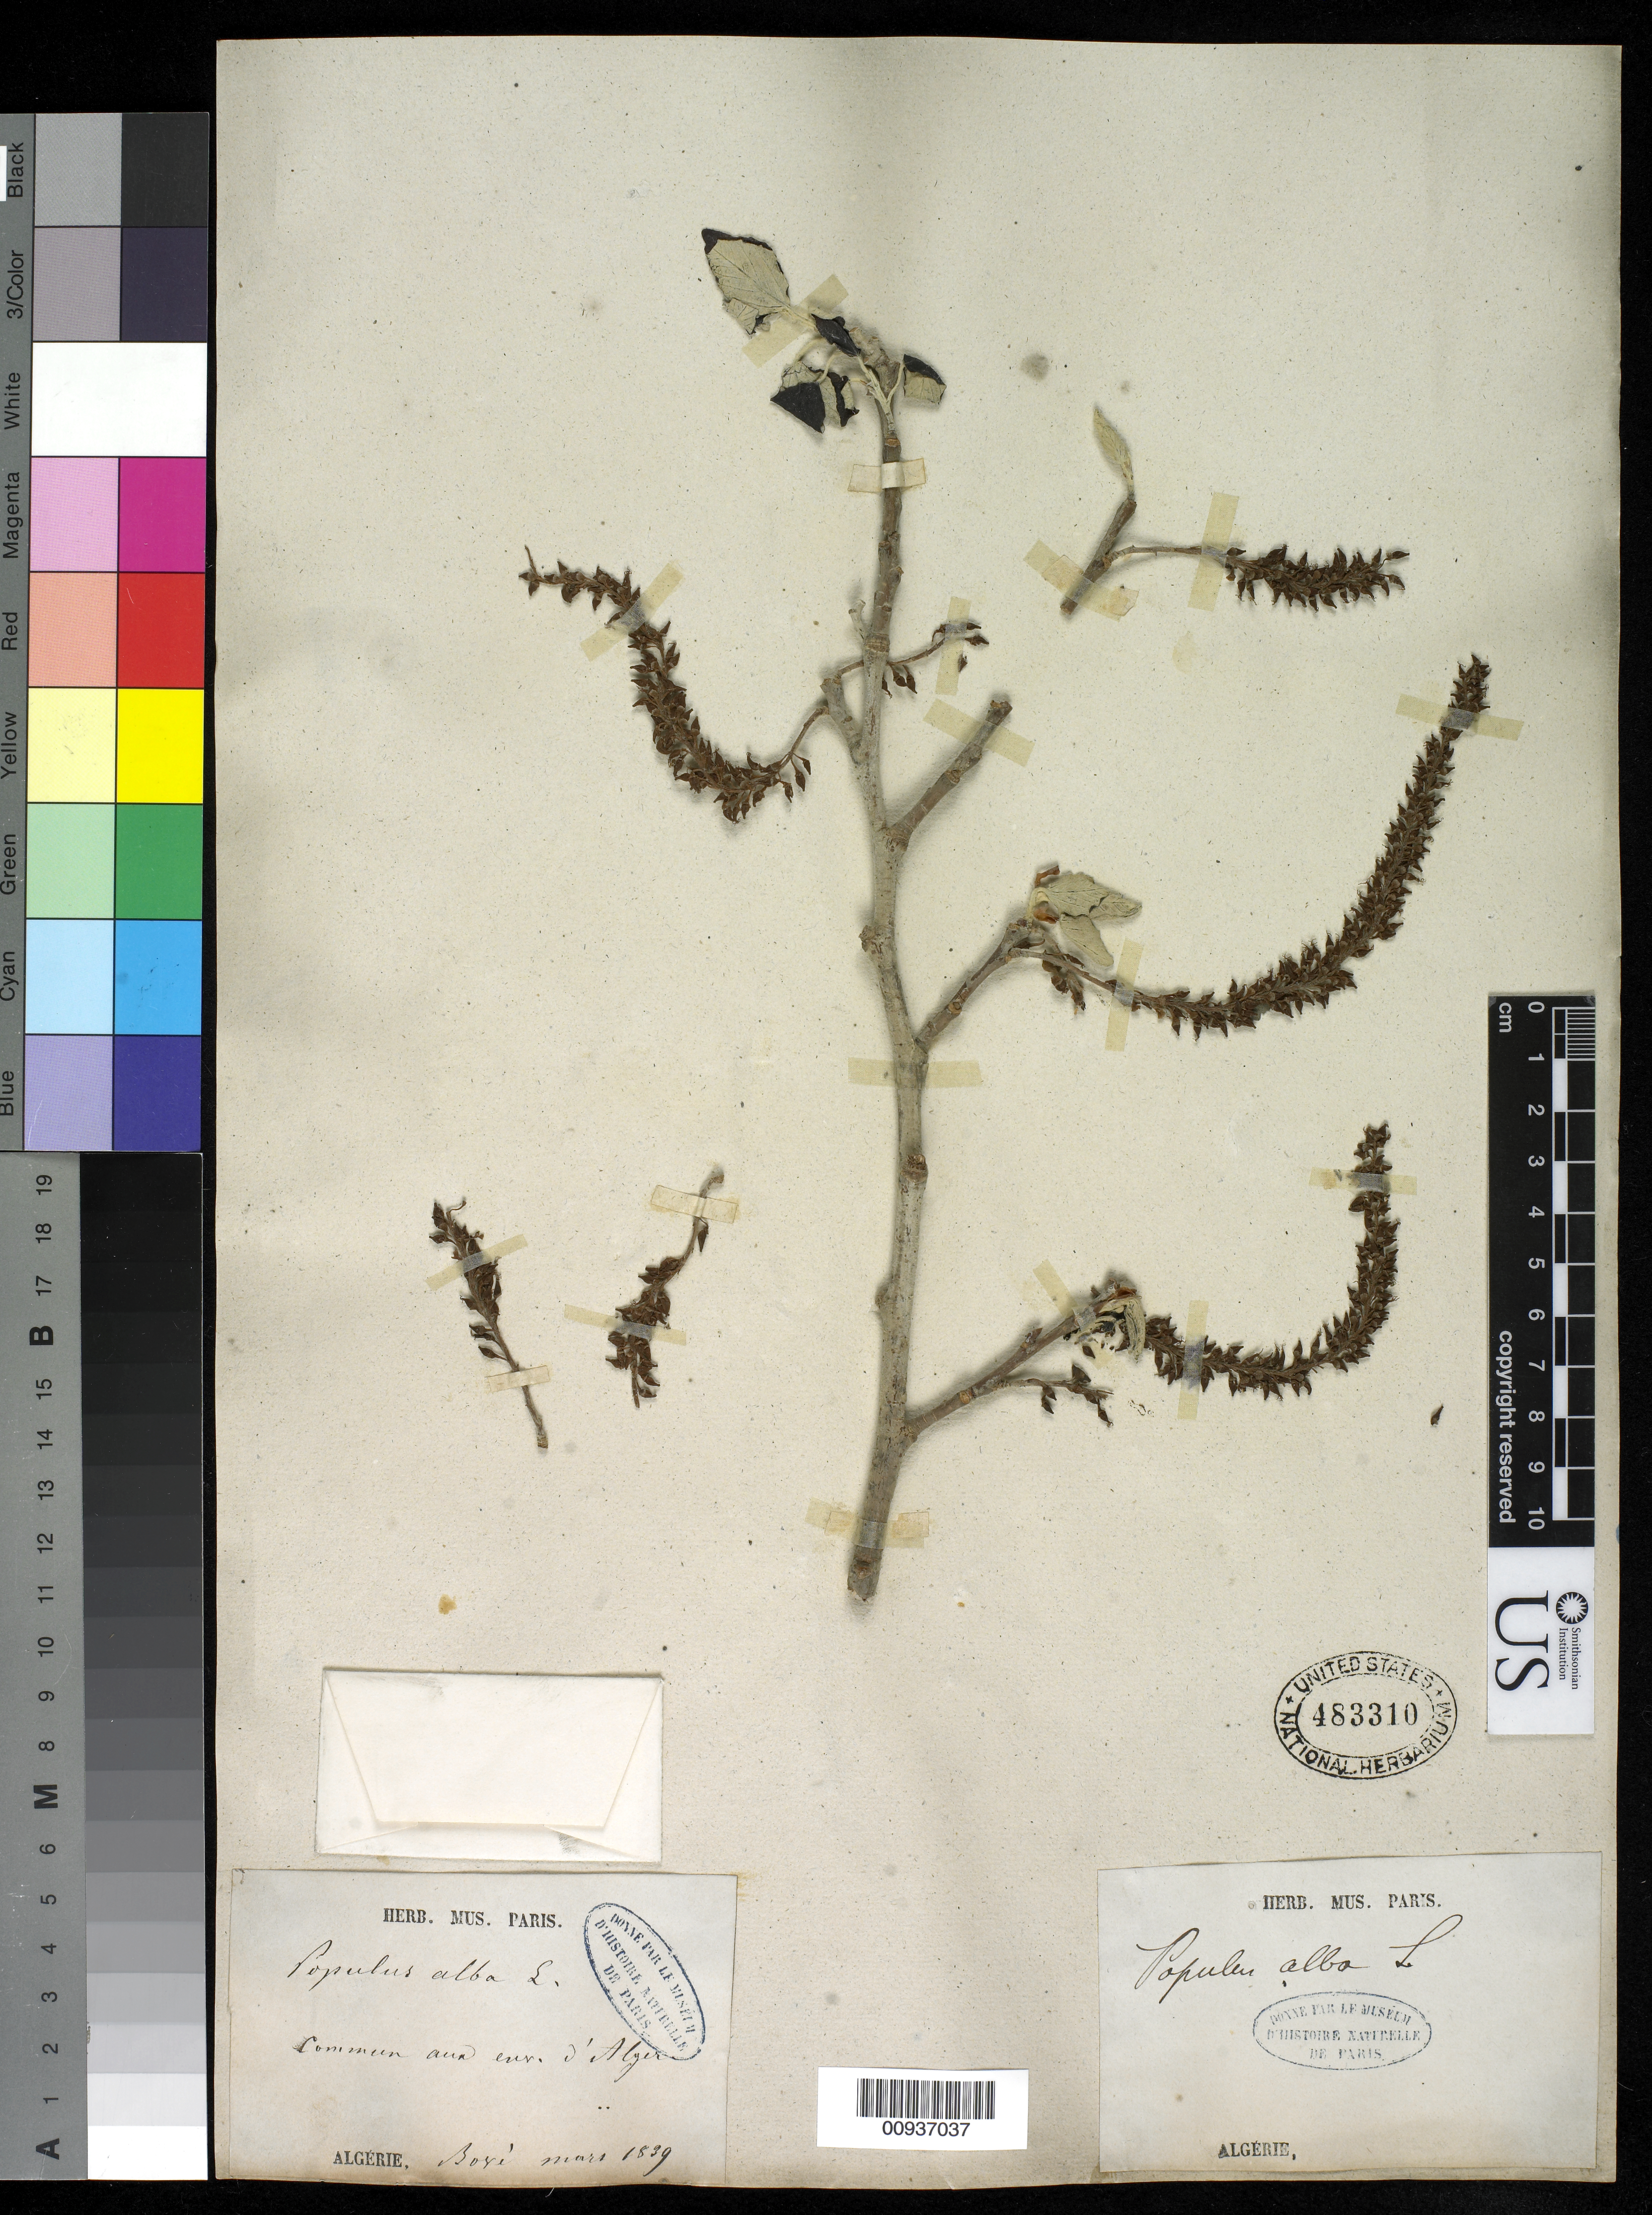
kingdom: Plantae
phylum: Tracheophyta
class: Magnoliopsida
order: Malpighiales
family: Salicaceae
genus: Populus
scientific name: Populus alba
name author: L.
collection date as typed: Mar 1839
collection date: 1839-03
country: Algeria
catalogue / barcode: US 483310